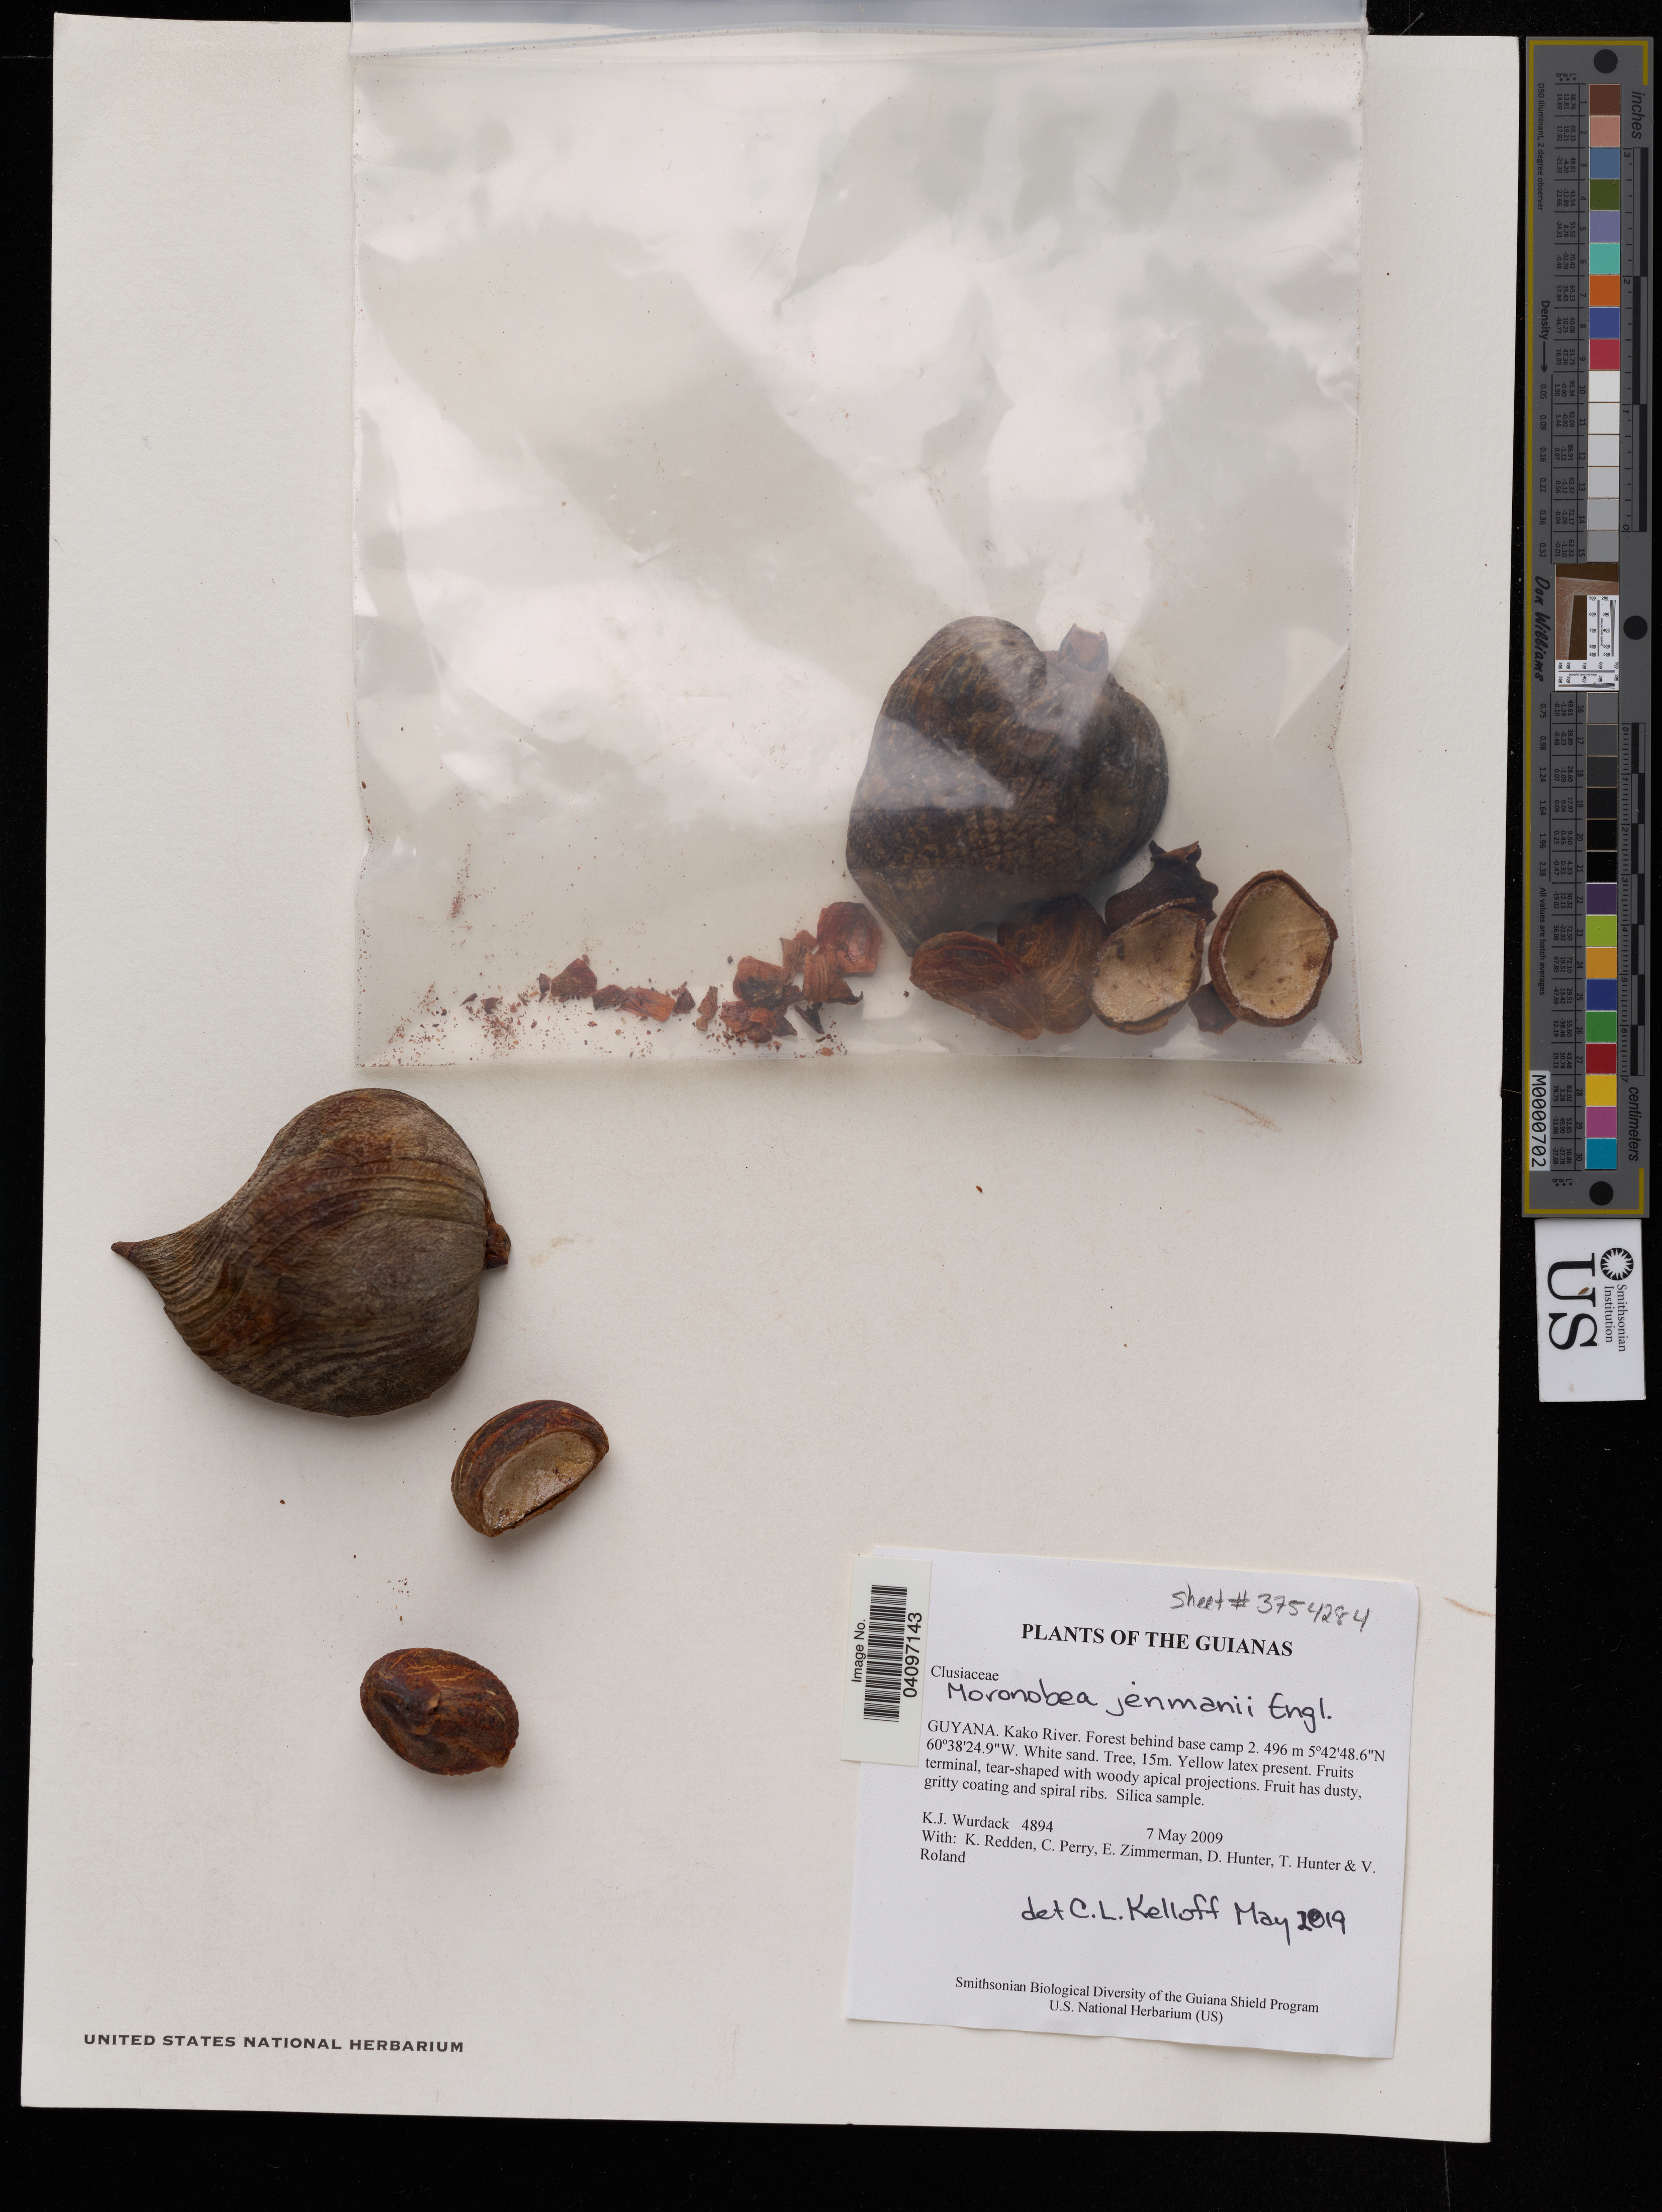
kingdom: Plantae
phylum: Tracheophyta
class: Magnoliopsida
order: Malpighiales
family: Clusiaceae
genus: Moronobea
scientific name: Moronobea jenmanii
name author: Engl.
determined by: Kelloff, C. L.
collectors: K. Wurdack, K. M. Redden, C. Perry, E. Zimmerman, D. Hunter, T. Hunter & V. Roland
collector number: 4894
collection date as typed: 7 May 2009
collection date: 2009-05-07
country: Guyana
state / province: Cuyuni-Mazaruni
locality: Kako River. Forest behind base camp 2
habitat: White sand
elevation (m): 496